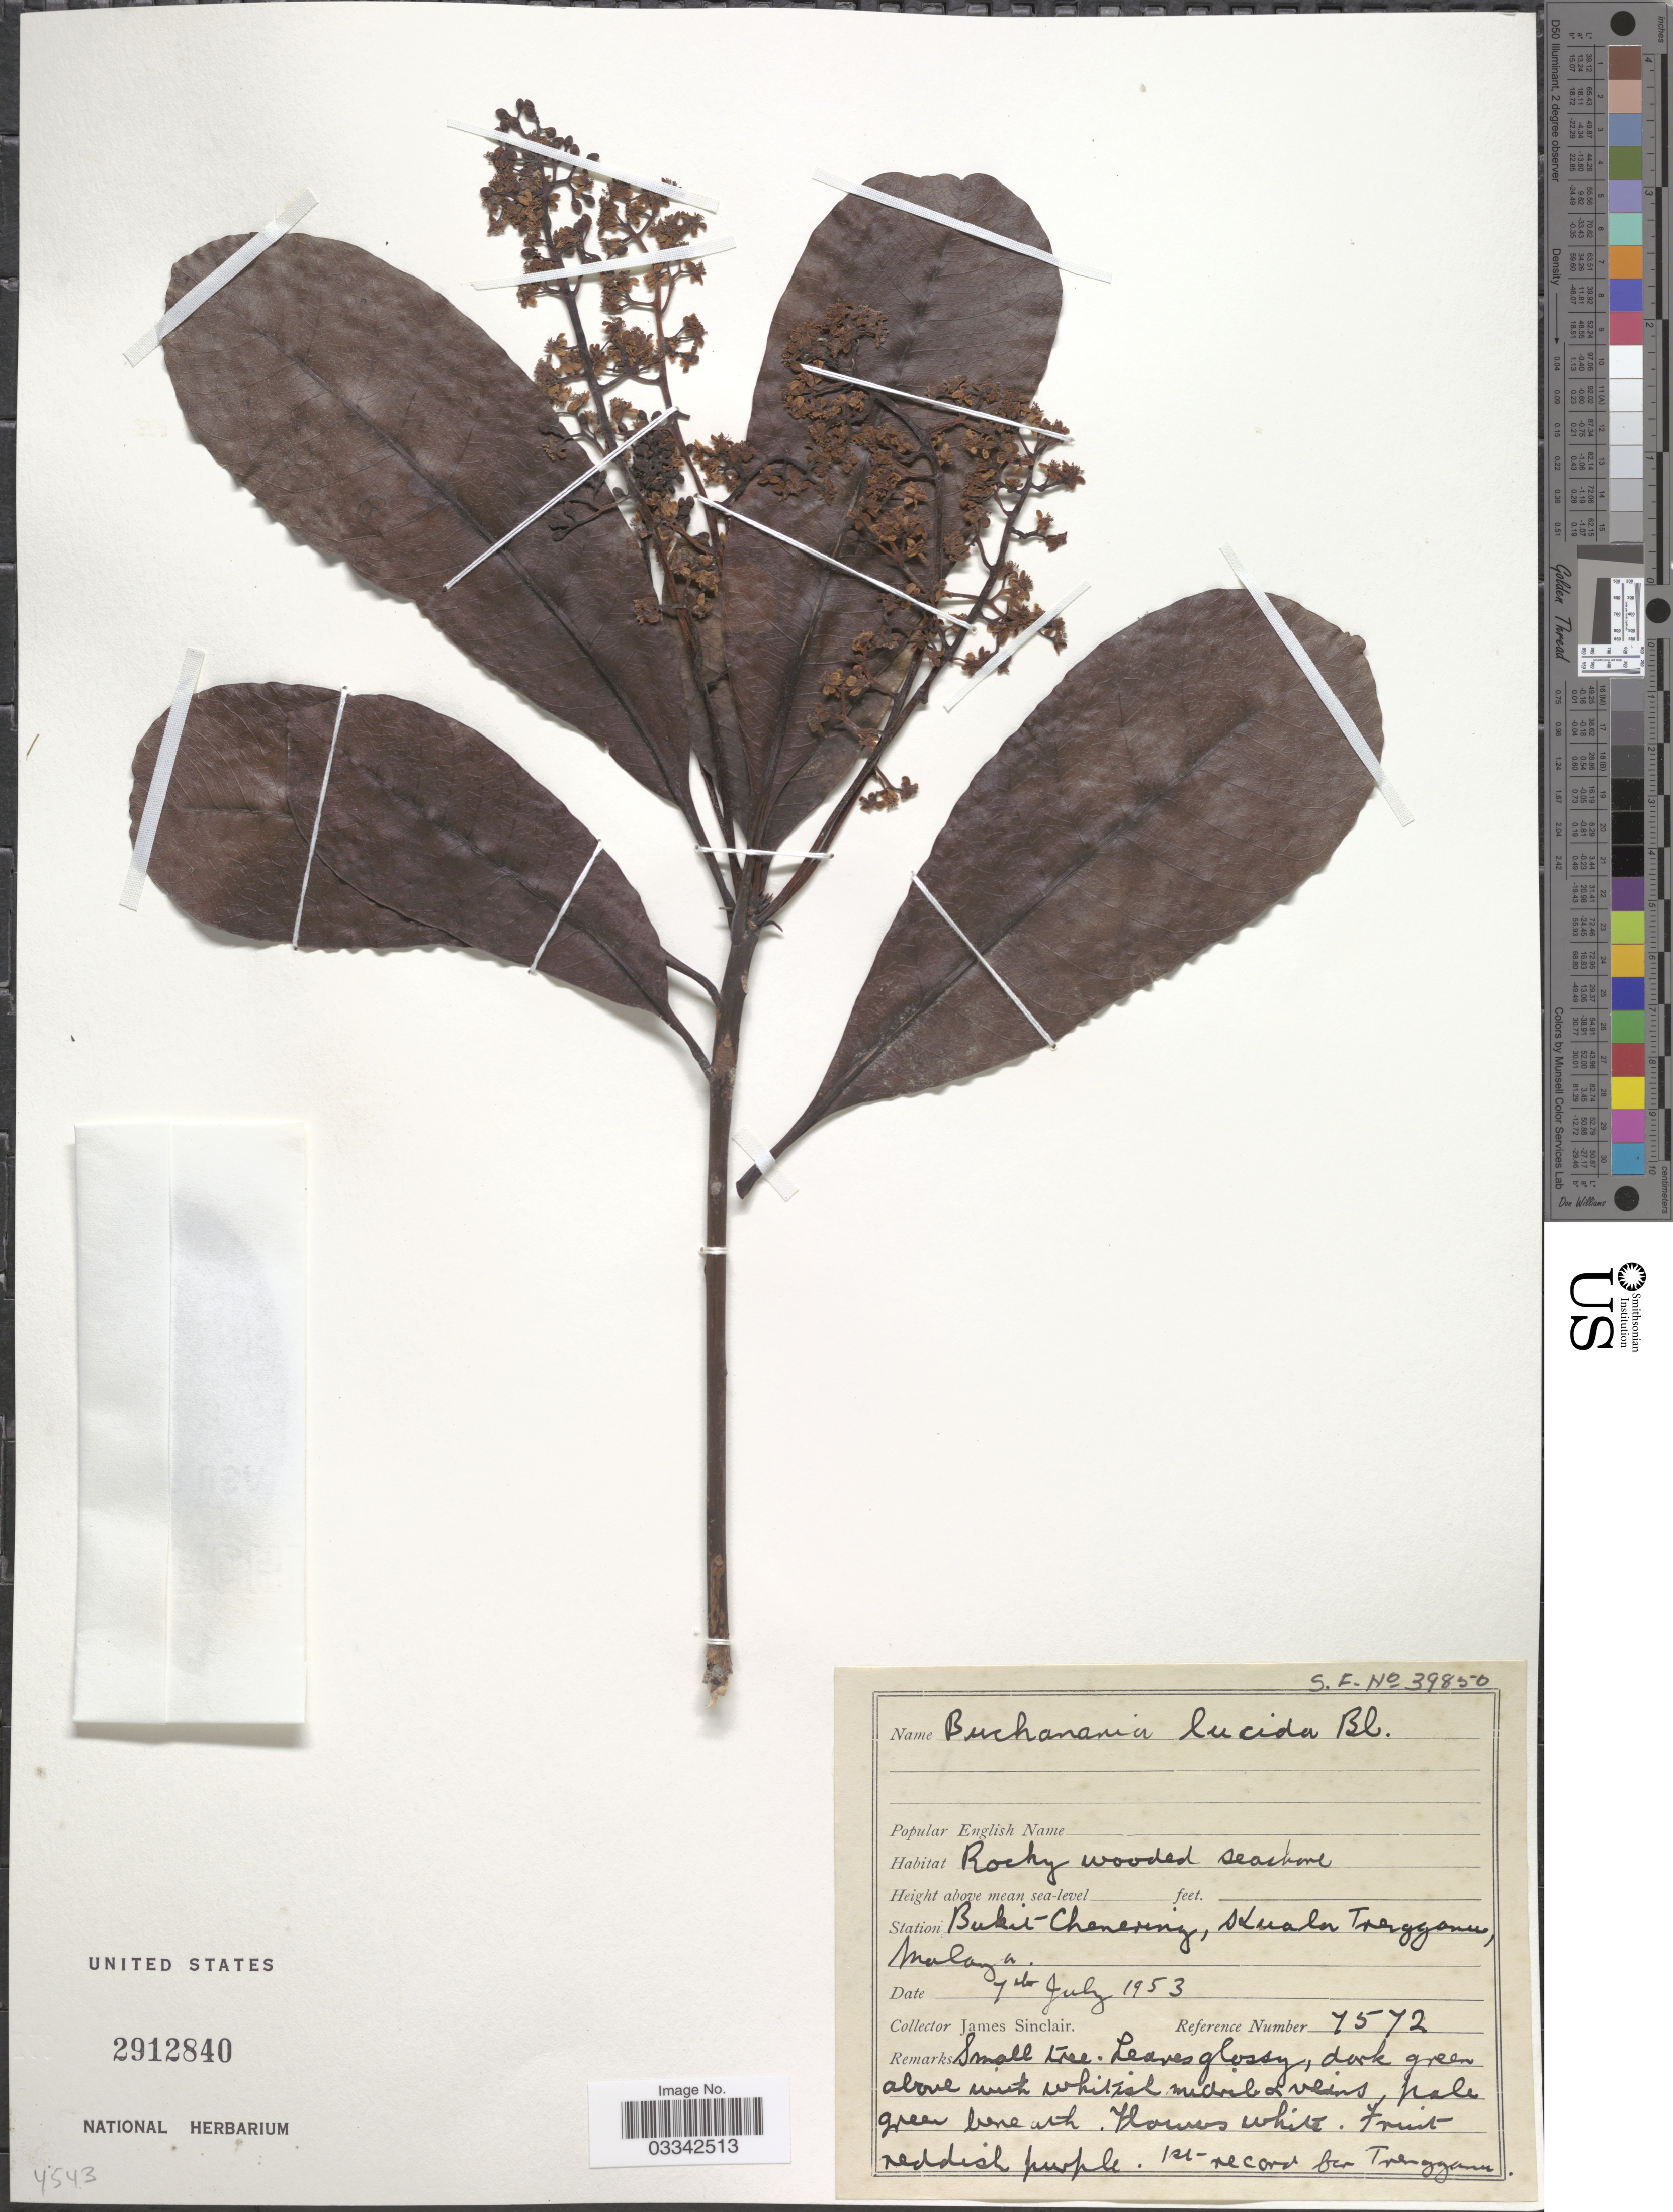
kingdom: Plantae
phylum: Tracheophyta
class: Magnoliopsida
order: Sapindales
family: Anacardiaceae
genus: Buchanania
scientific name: Buchanania lucida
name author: Blume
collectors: J. Sinclair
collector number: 7572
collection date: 1953-07-07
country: Malaysia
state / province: Terengganu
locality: Station Bukit Chenering, Kuala Terengganu, Malaya.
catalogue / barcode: US 2912840